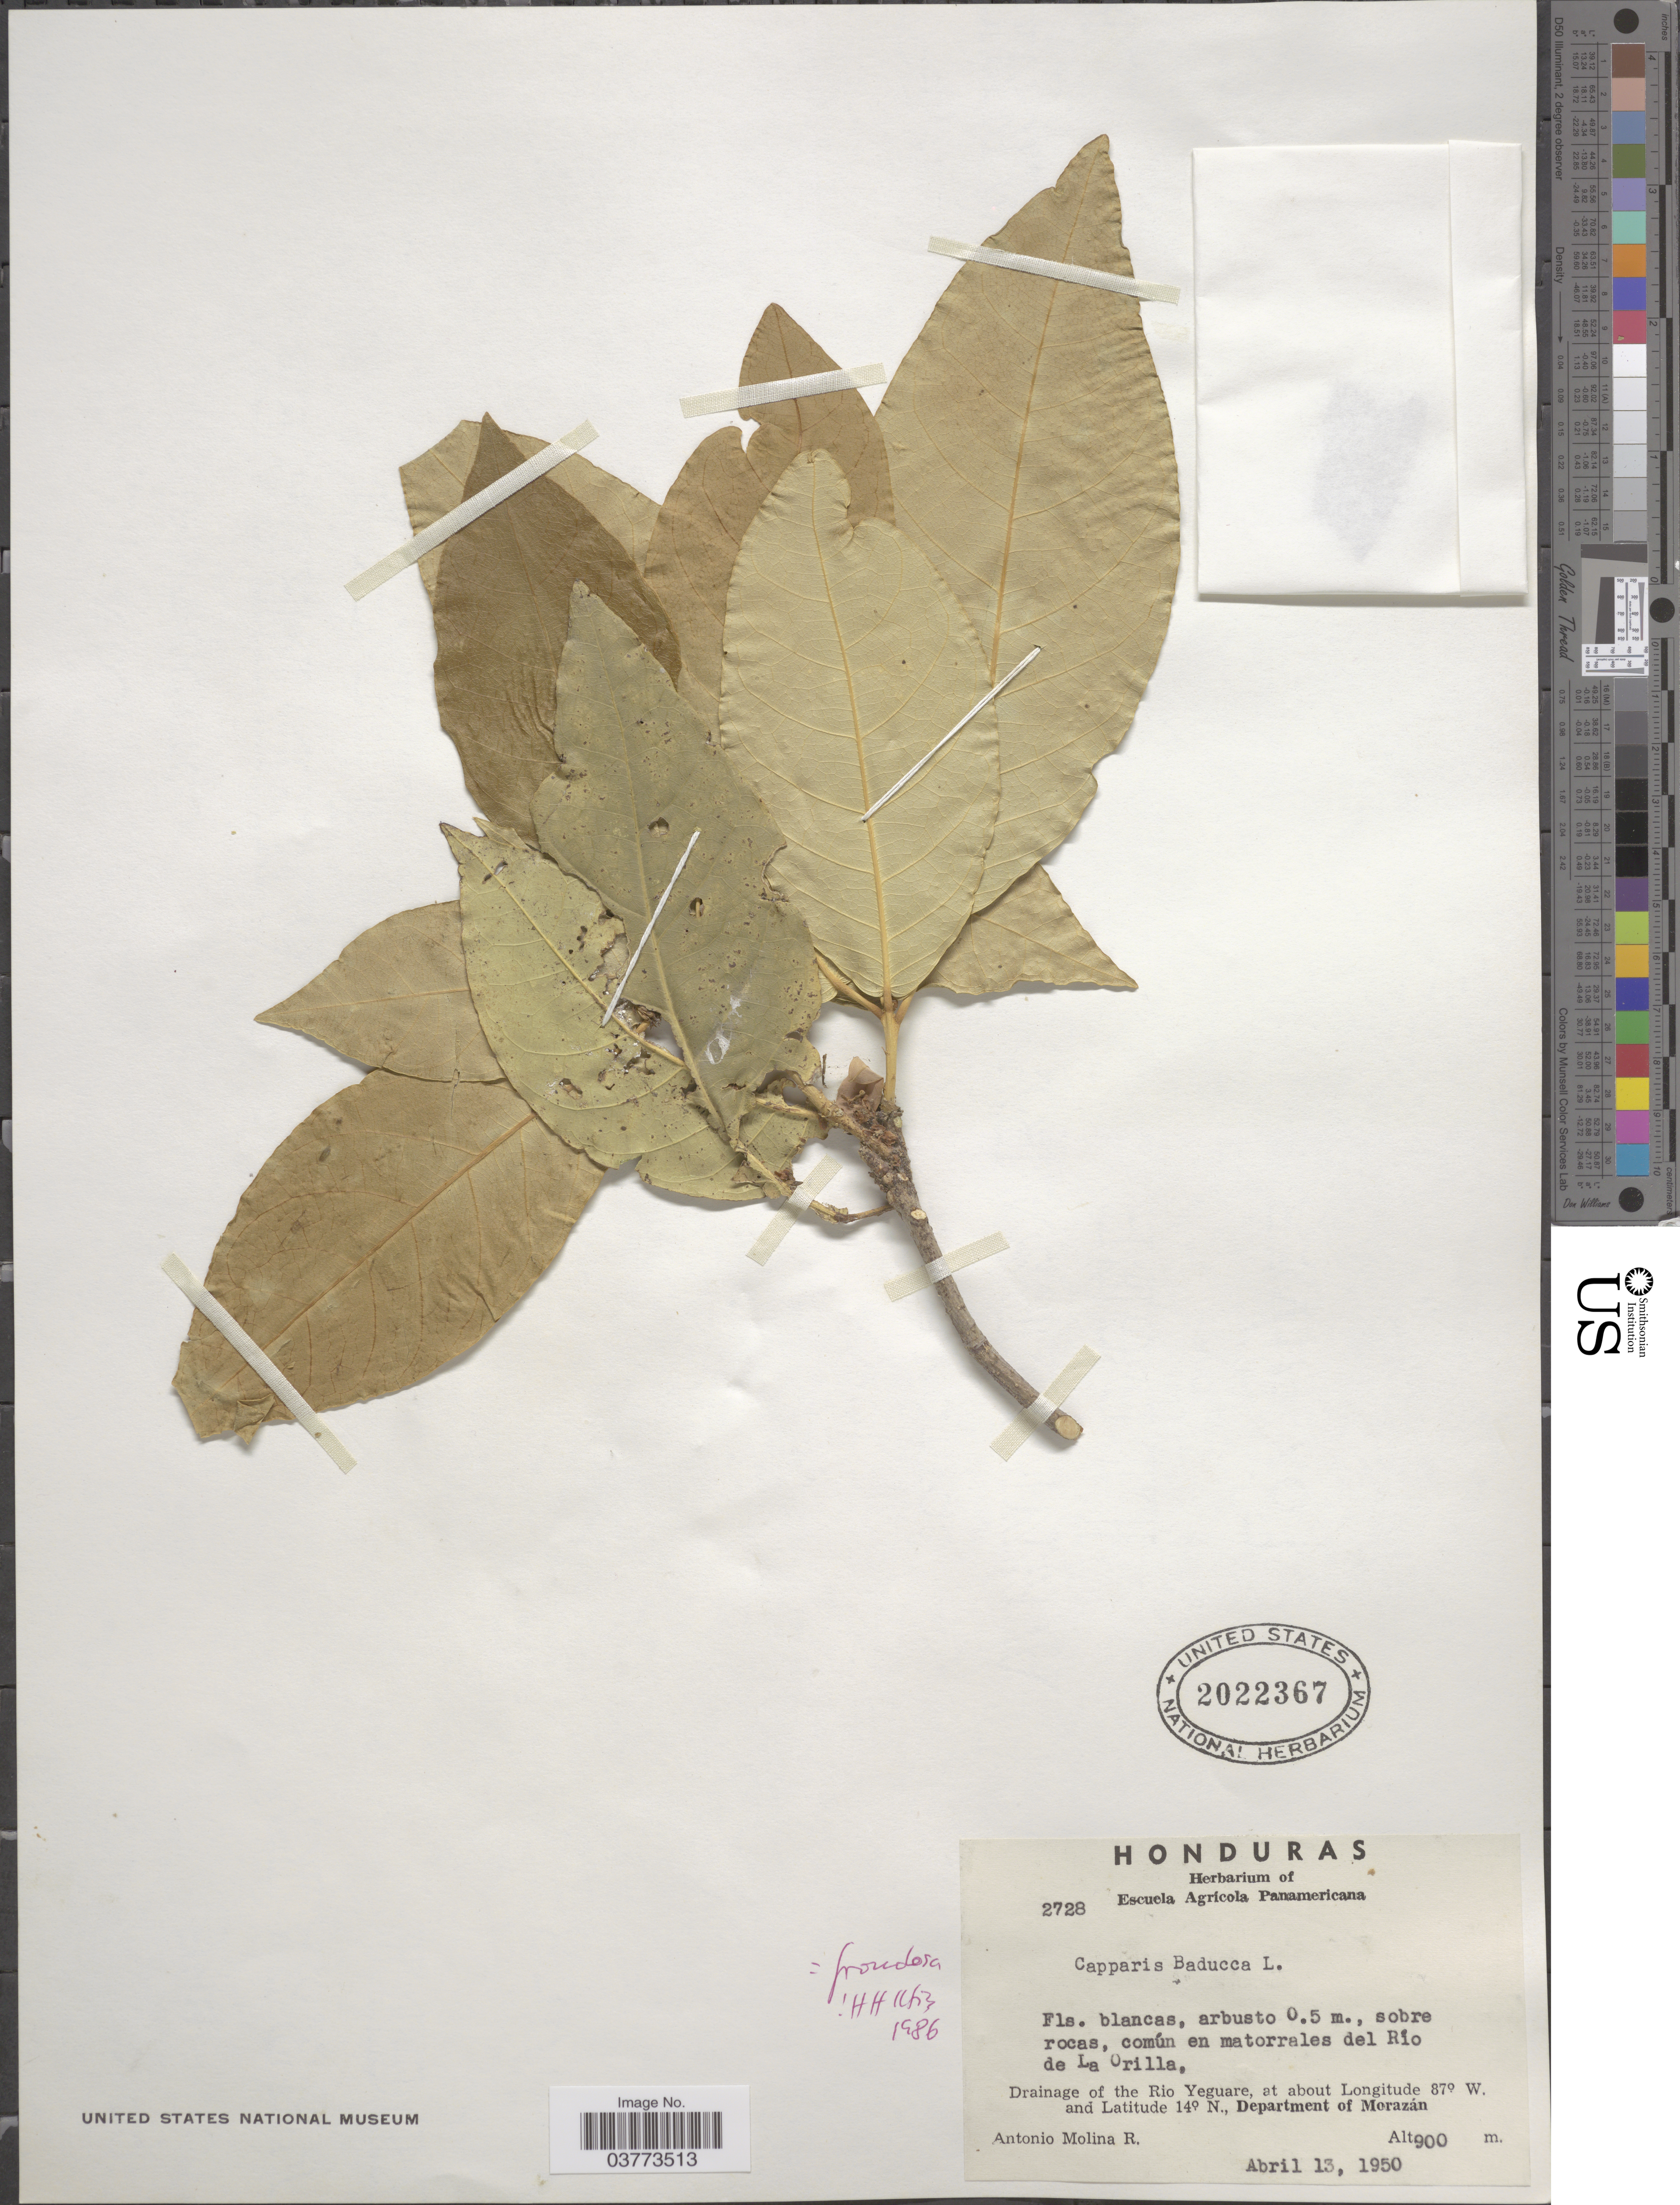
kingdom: Plantae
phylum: Tracheophyta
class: Magnoliopsida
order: Brassicales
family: Capparaceae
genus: Capparidastrum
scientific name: Capparidastrum frondosum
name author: (Jacq.) Cornejo & Iltis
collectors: A. Molina R.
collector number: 2728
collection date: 1950-04-13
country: Honduras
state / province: Fco. Morazán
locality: Matorrales del Rio de La Orilla, Drainage of the Rio Yeguare, Department of Morazán.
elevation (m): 900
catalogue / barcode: US 2022367